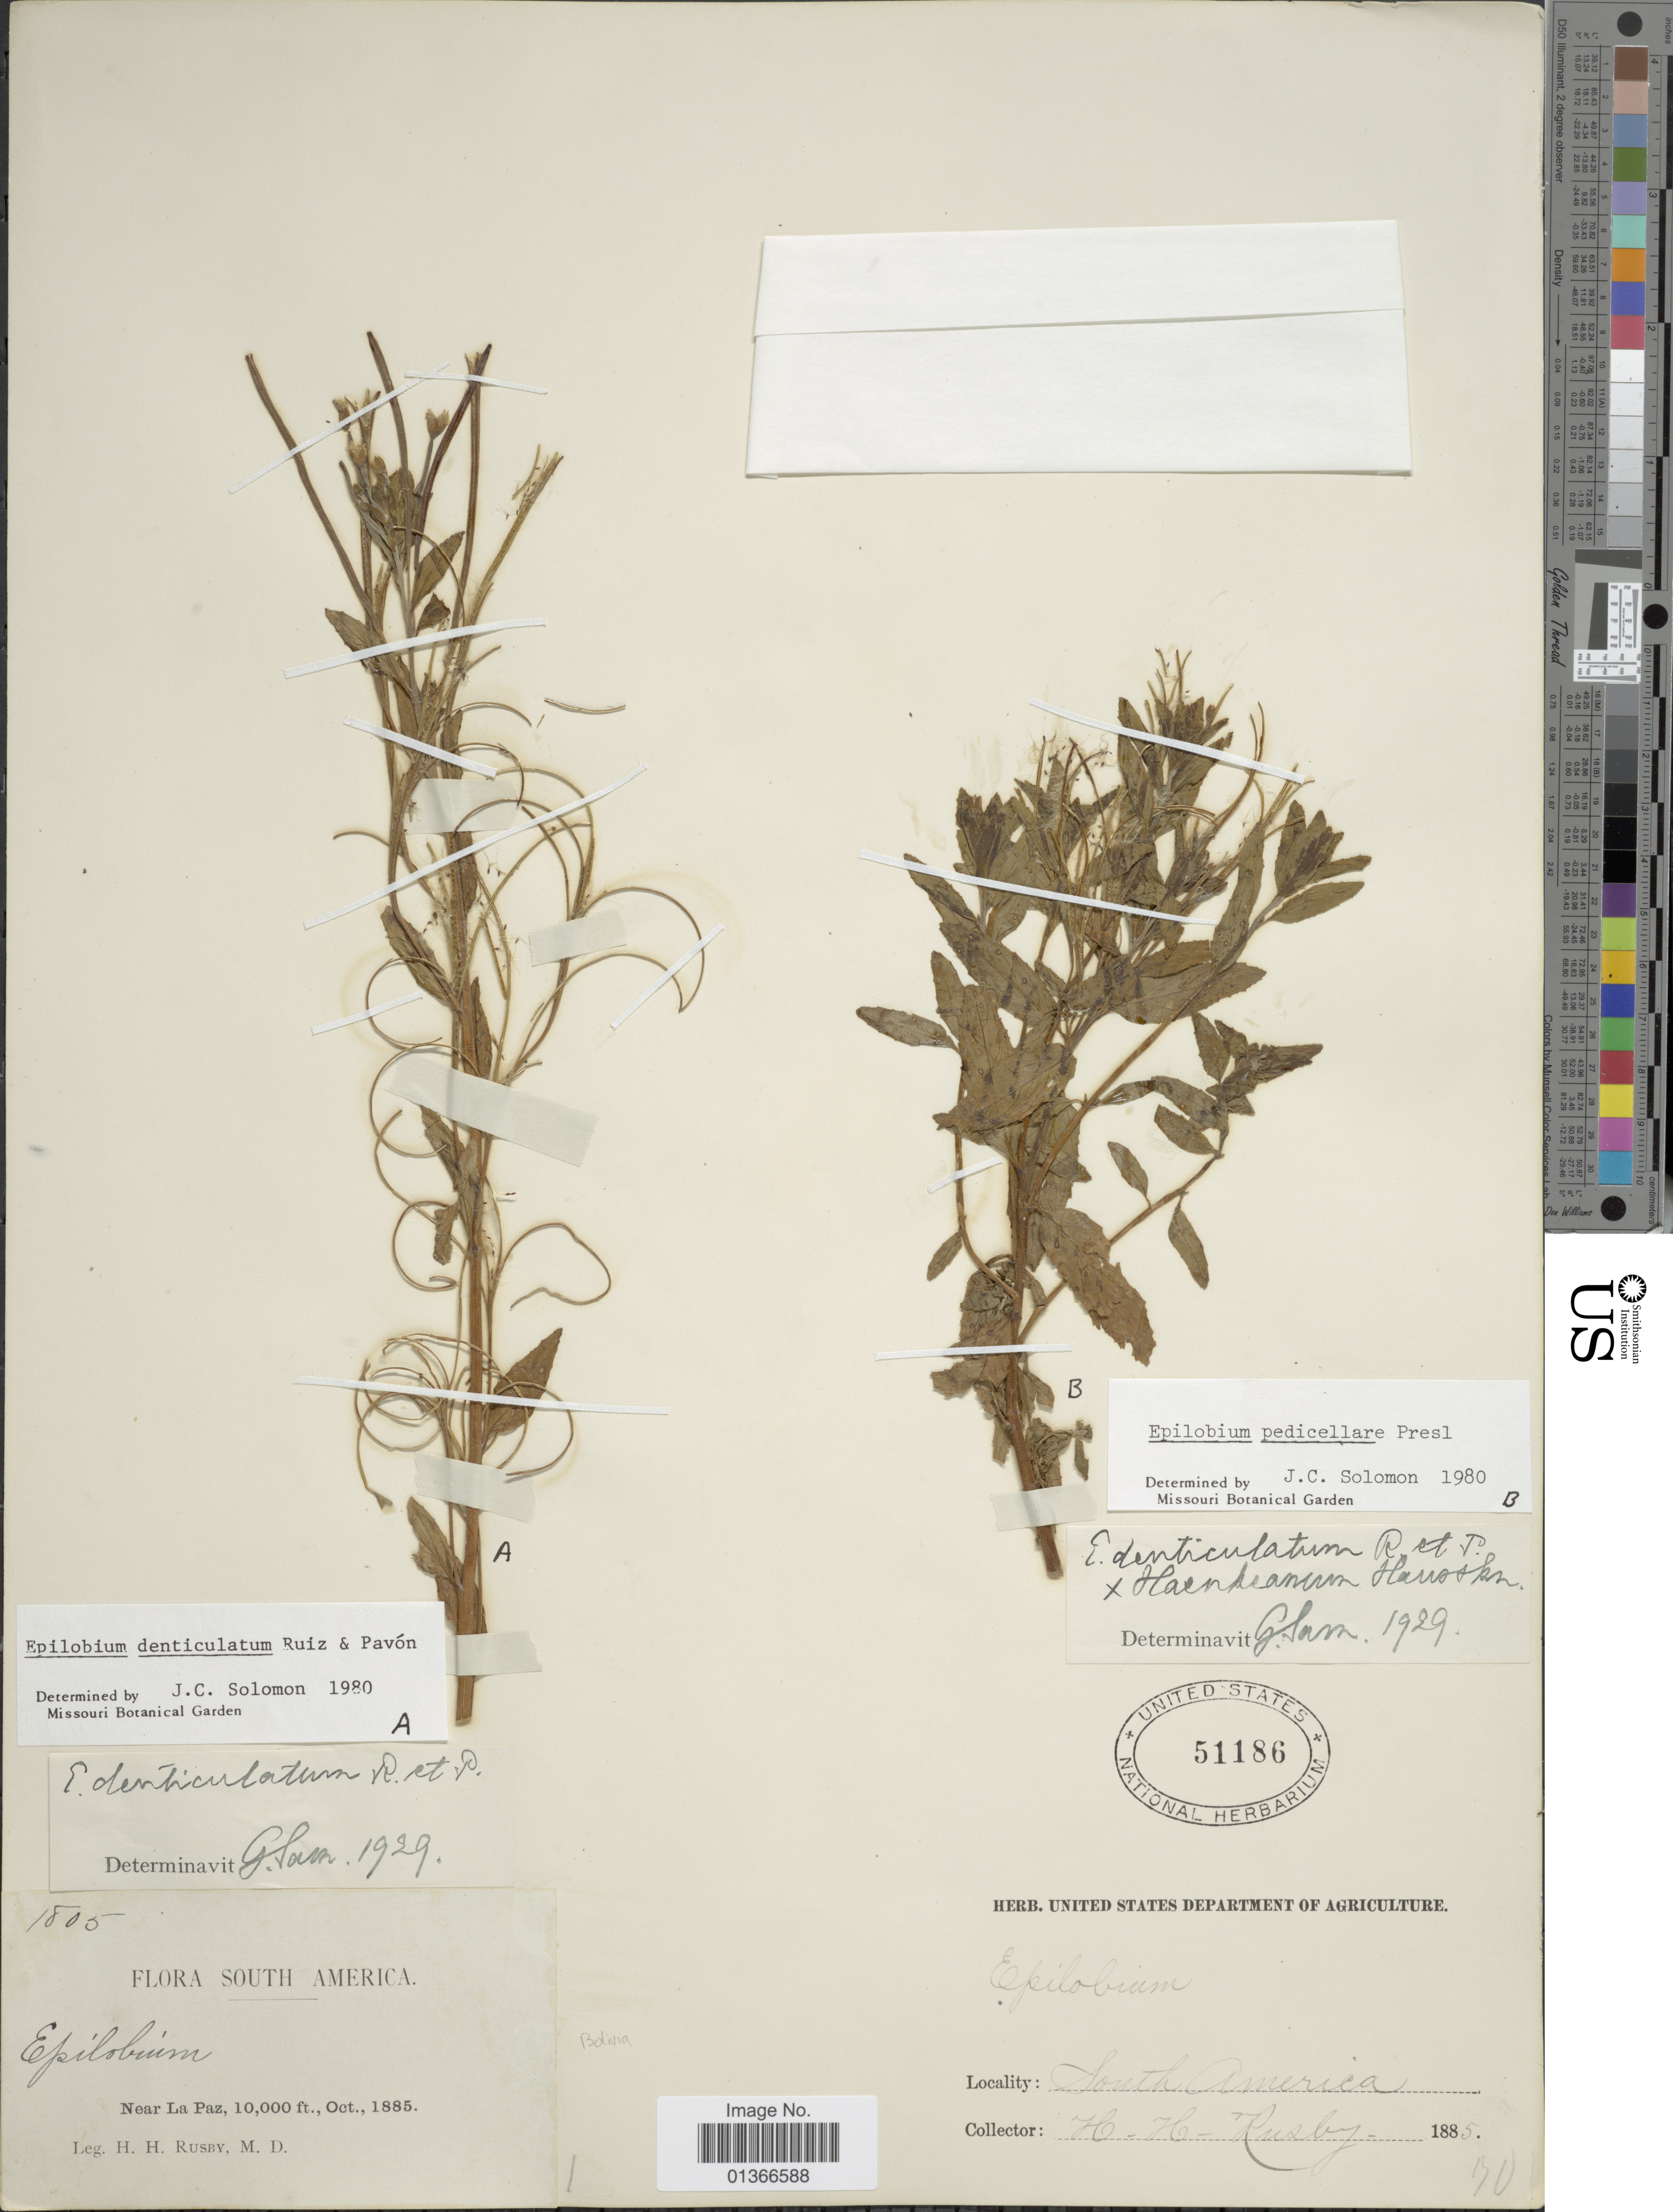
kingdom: Plantae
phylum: Tracheophyta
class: Magnoliopsida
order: Myrtales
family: Onagraceae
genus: Epilobium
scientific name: Epilobium denticulatum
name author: Ruiz & Pav.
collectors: H. H. Rusby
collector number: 1805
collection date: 1885-10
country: Bolivia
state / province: La Paz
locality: Near La Paz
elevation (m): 3048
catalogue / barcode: US 51186